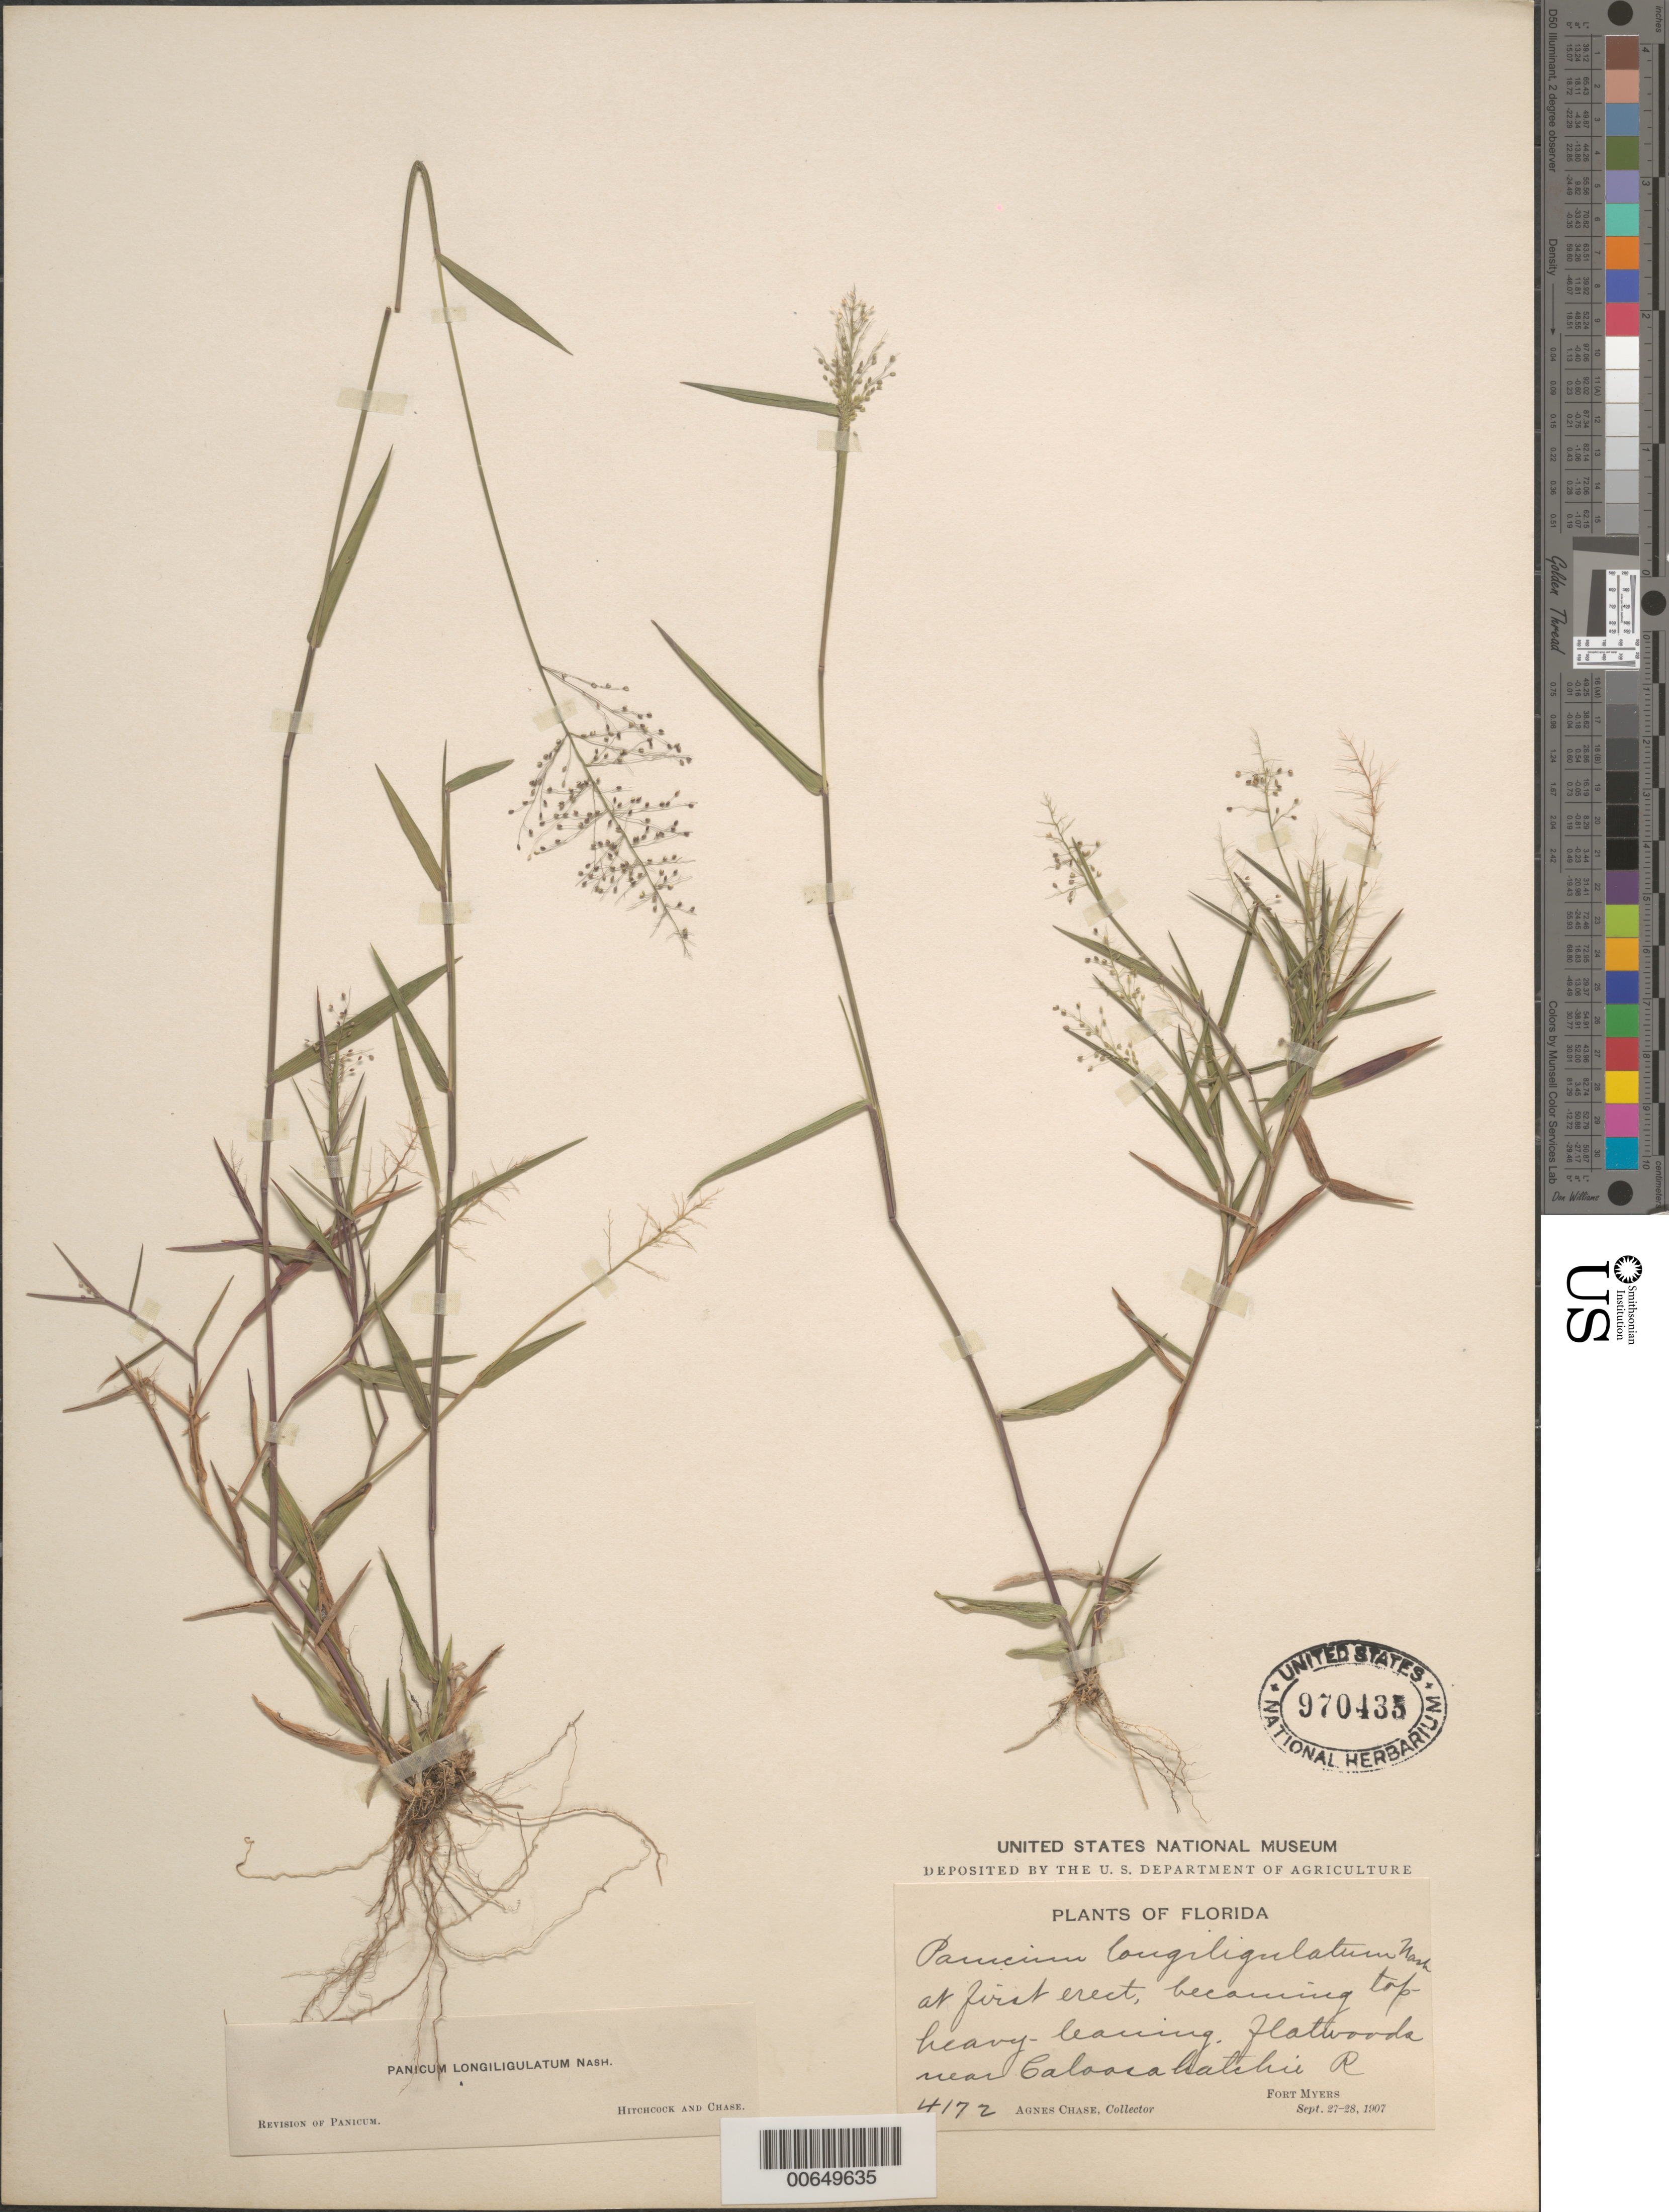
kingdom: Plantae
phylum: Tracheophyta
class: Liliopsida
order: Poales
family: Poaceae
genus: Dichanthelium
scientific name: Dichanthelium leucothrix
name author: (Nash) Freckmann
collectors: A. Chase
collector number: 4172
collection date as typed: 27 Sep 1907 to 28 Sep 1907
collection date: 1907-09-27/1907-09-28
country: United States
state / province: Florida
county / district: Lee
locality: Near Caloosahatchee River; Ft. Myers.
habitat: flatwoods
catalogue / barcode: US 970435